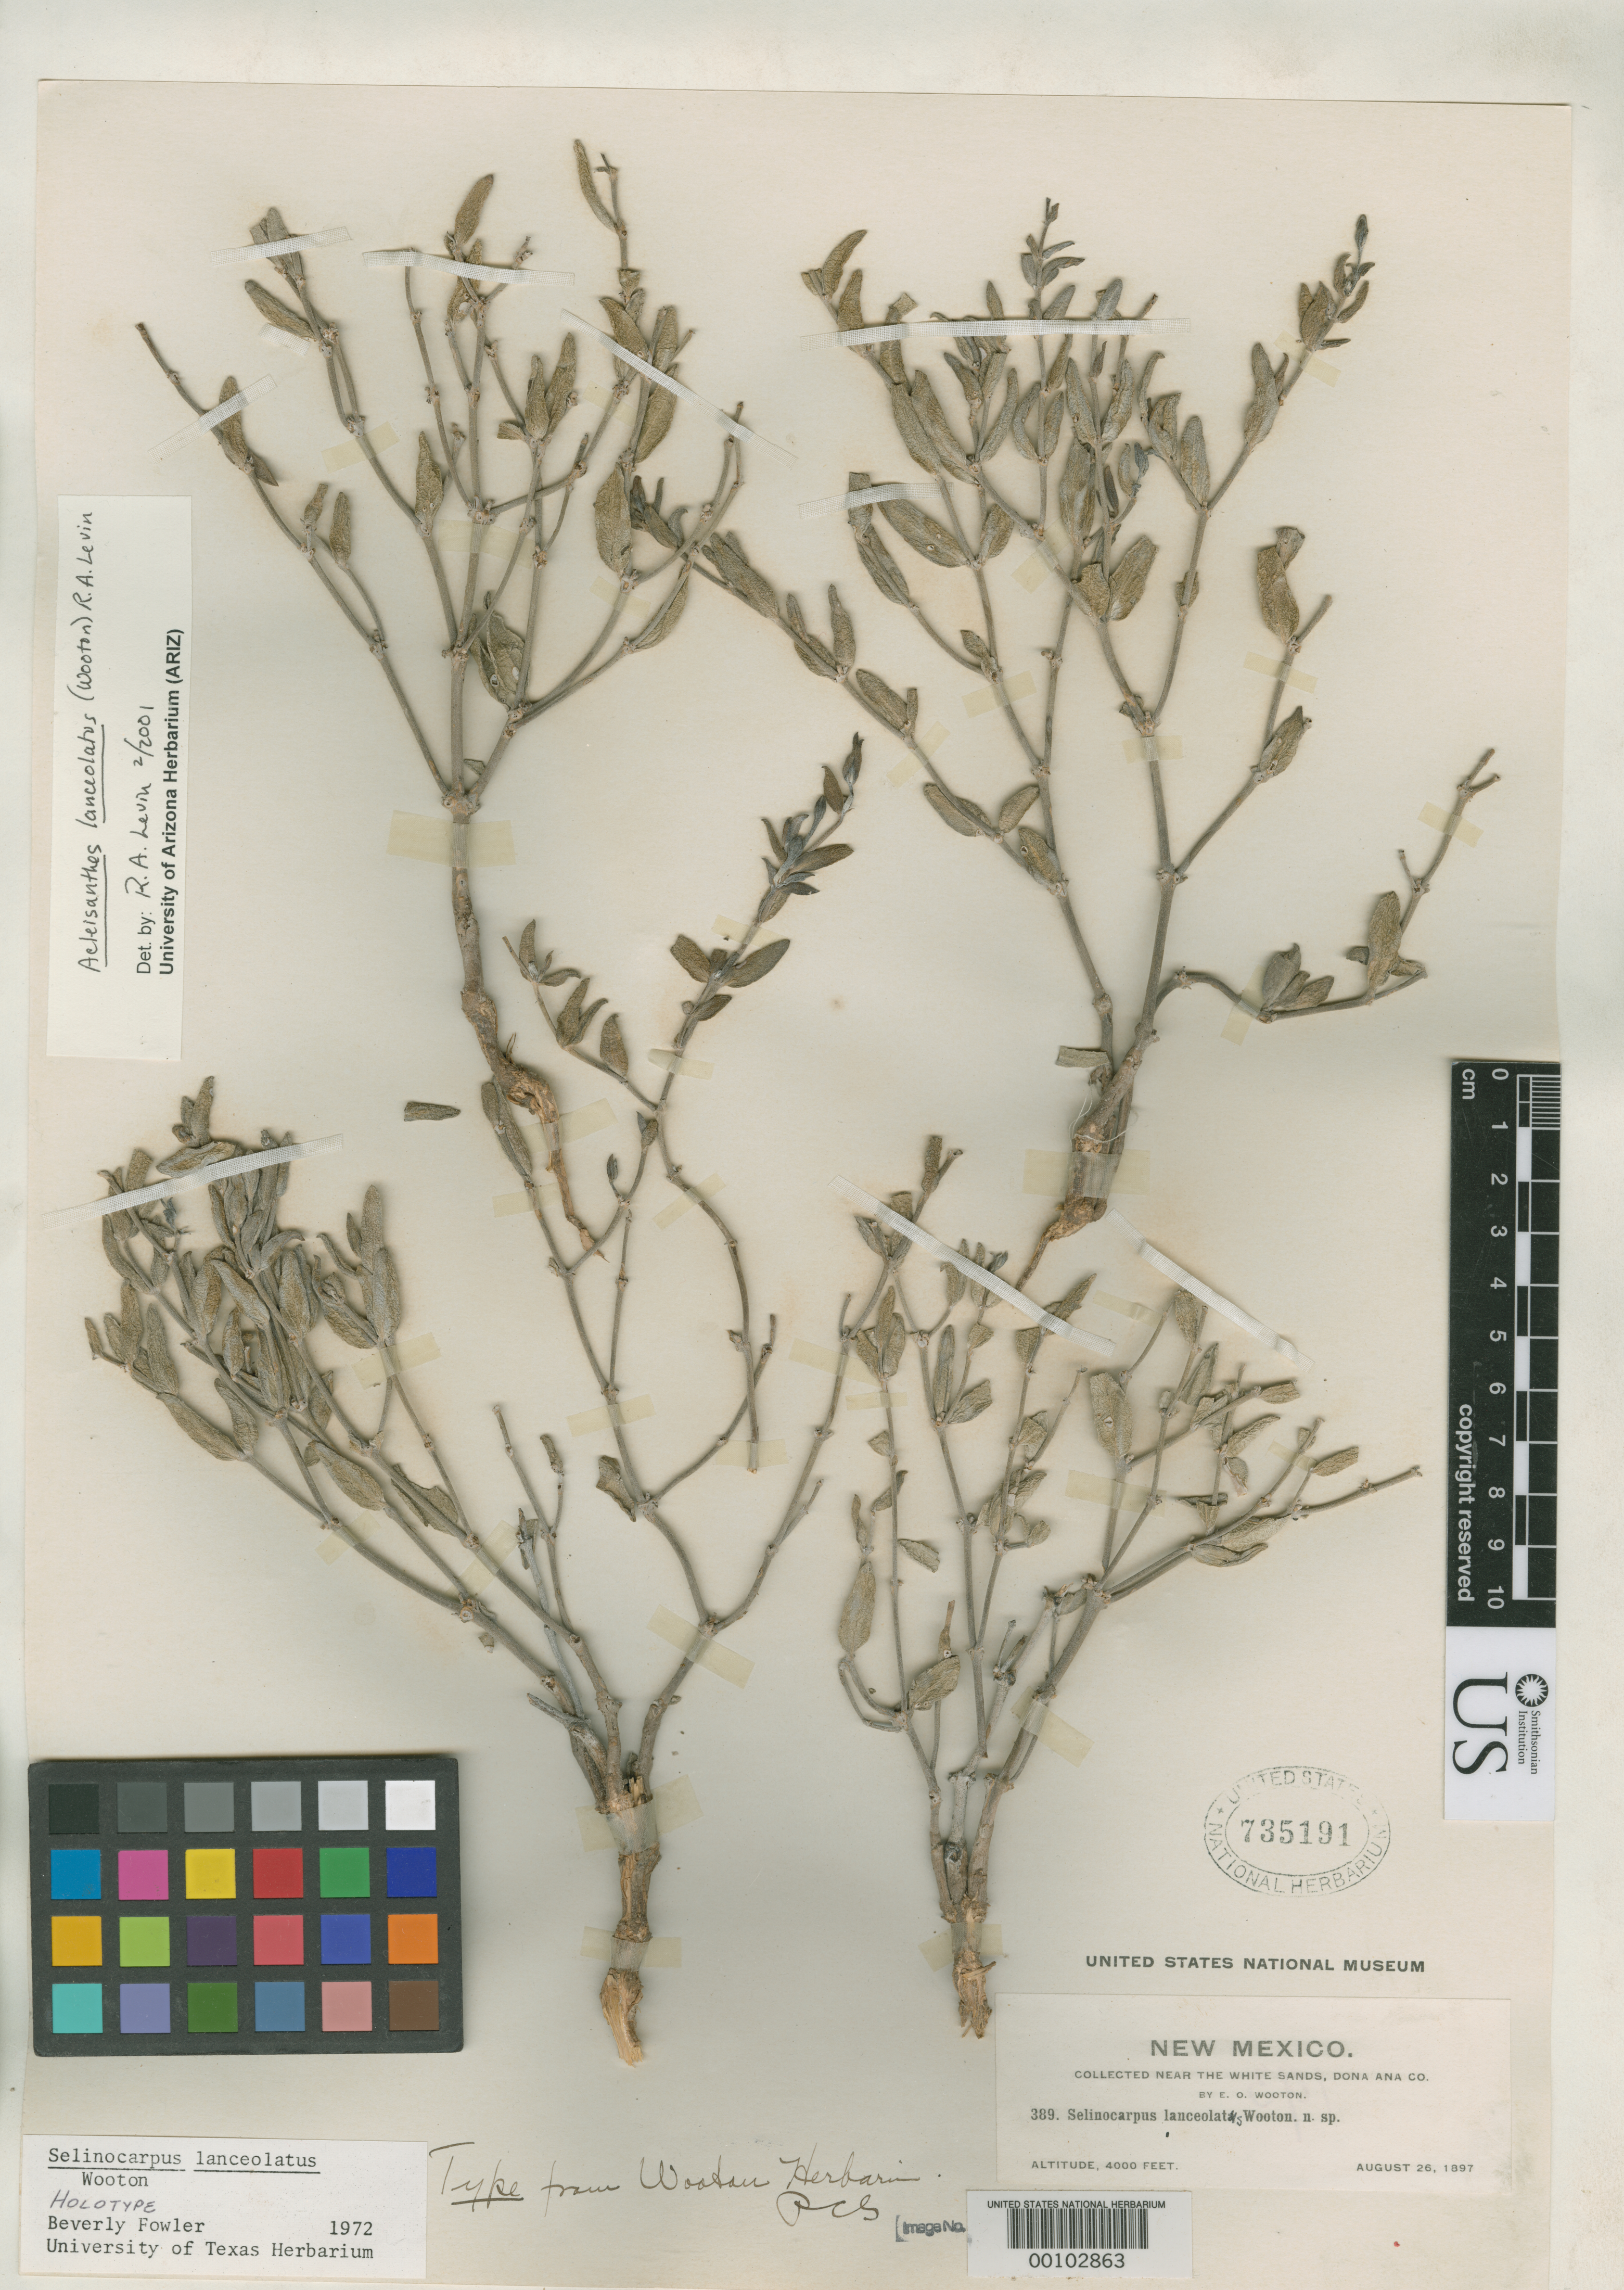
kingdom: Plantae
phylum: Tracheophyta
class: Magnoliopsida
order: Caryophyllales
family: Nyctaginaceae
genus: Selinocarpus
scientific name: Selinocarpus lanceolatus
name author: Wooton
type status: Holotype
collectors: E. O. Wooton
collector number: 389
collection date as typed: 26 Aug 1897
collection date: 1897-08-26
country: United States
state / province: New Mexico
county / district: Dona Ana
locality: Near theWhite Sands.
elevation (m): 1219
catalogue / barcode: US 735191